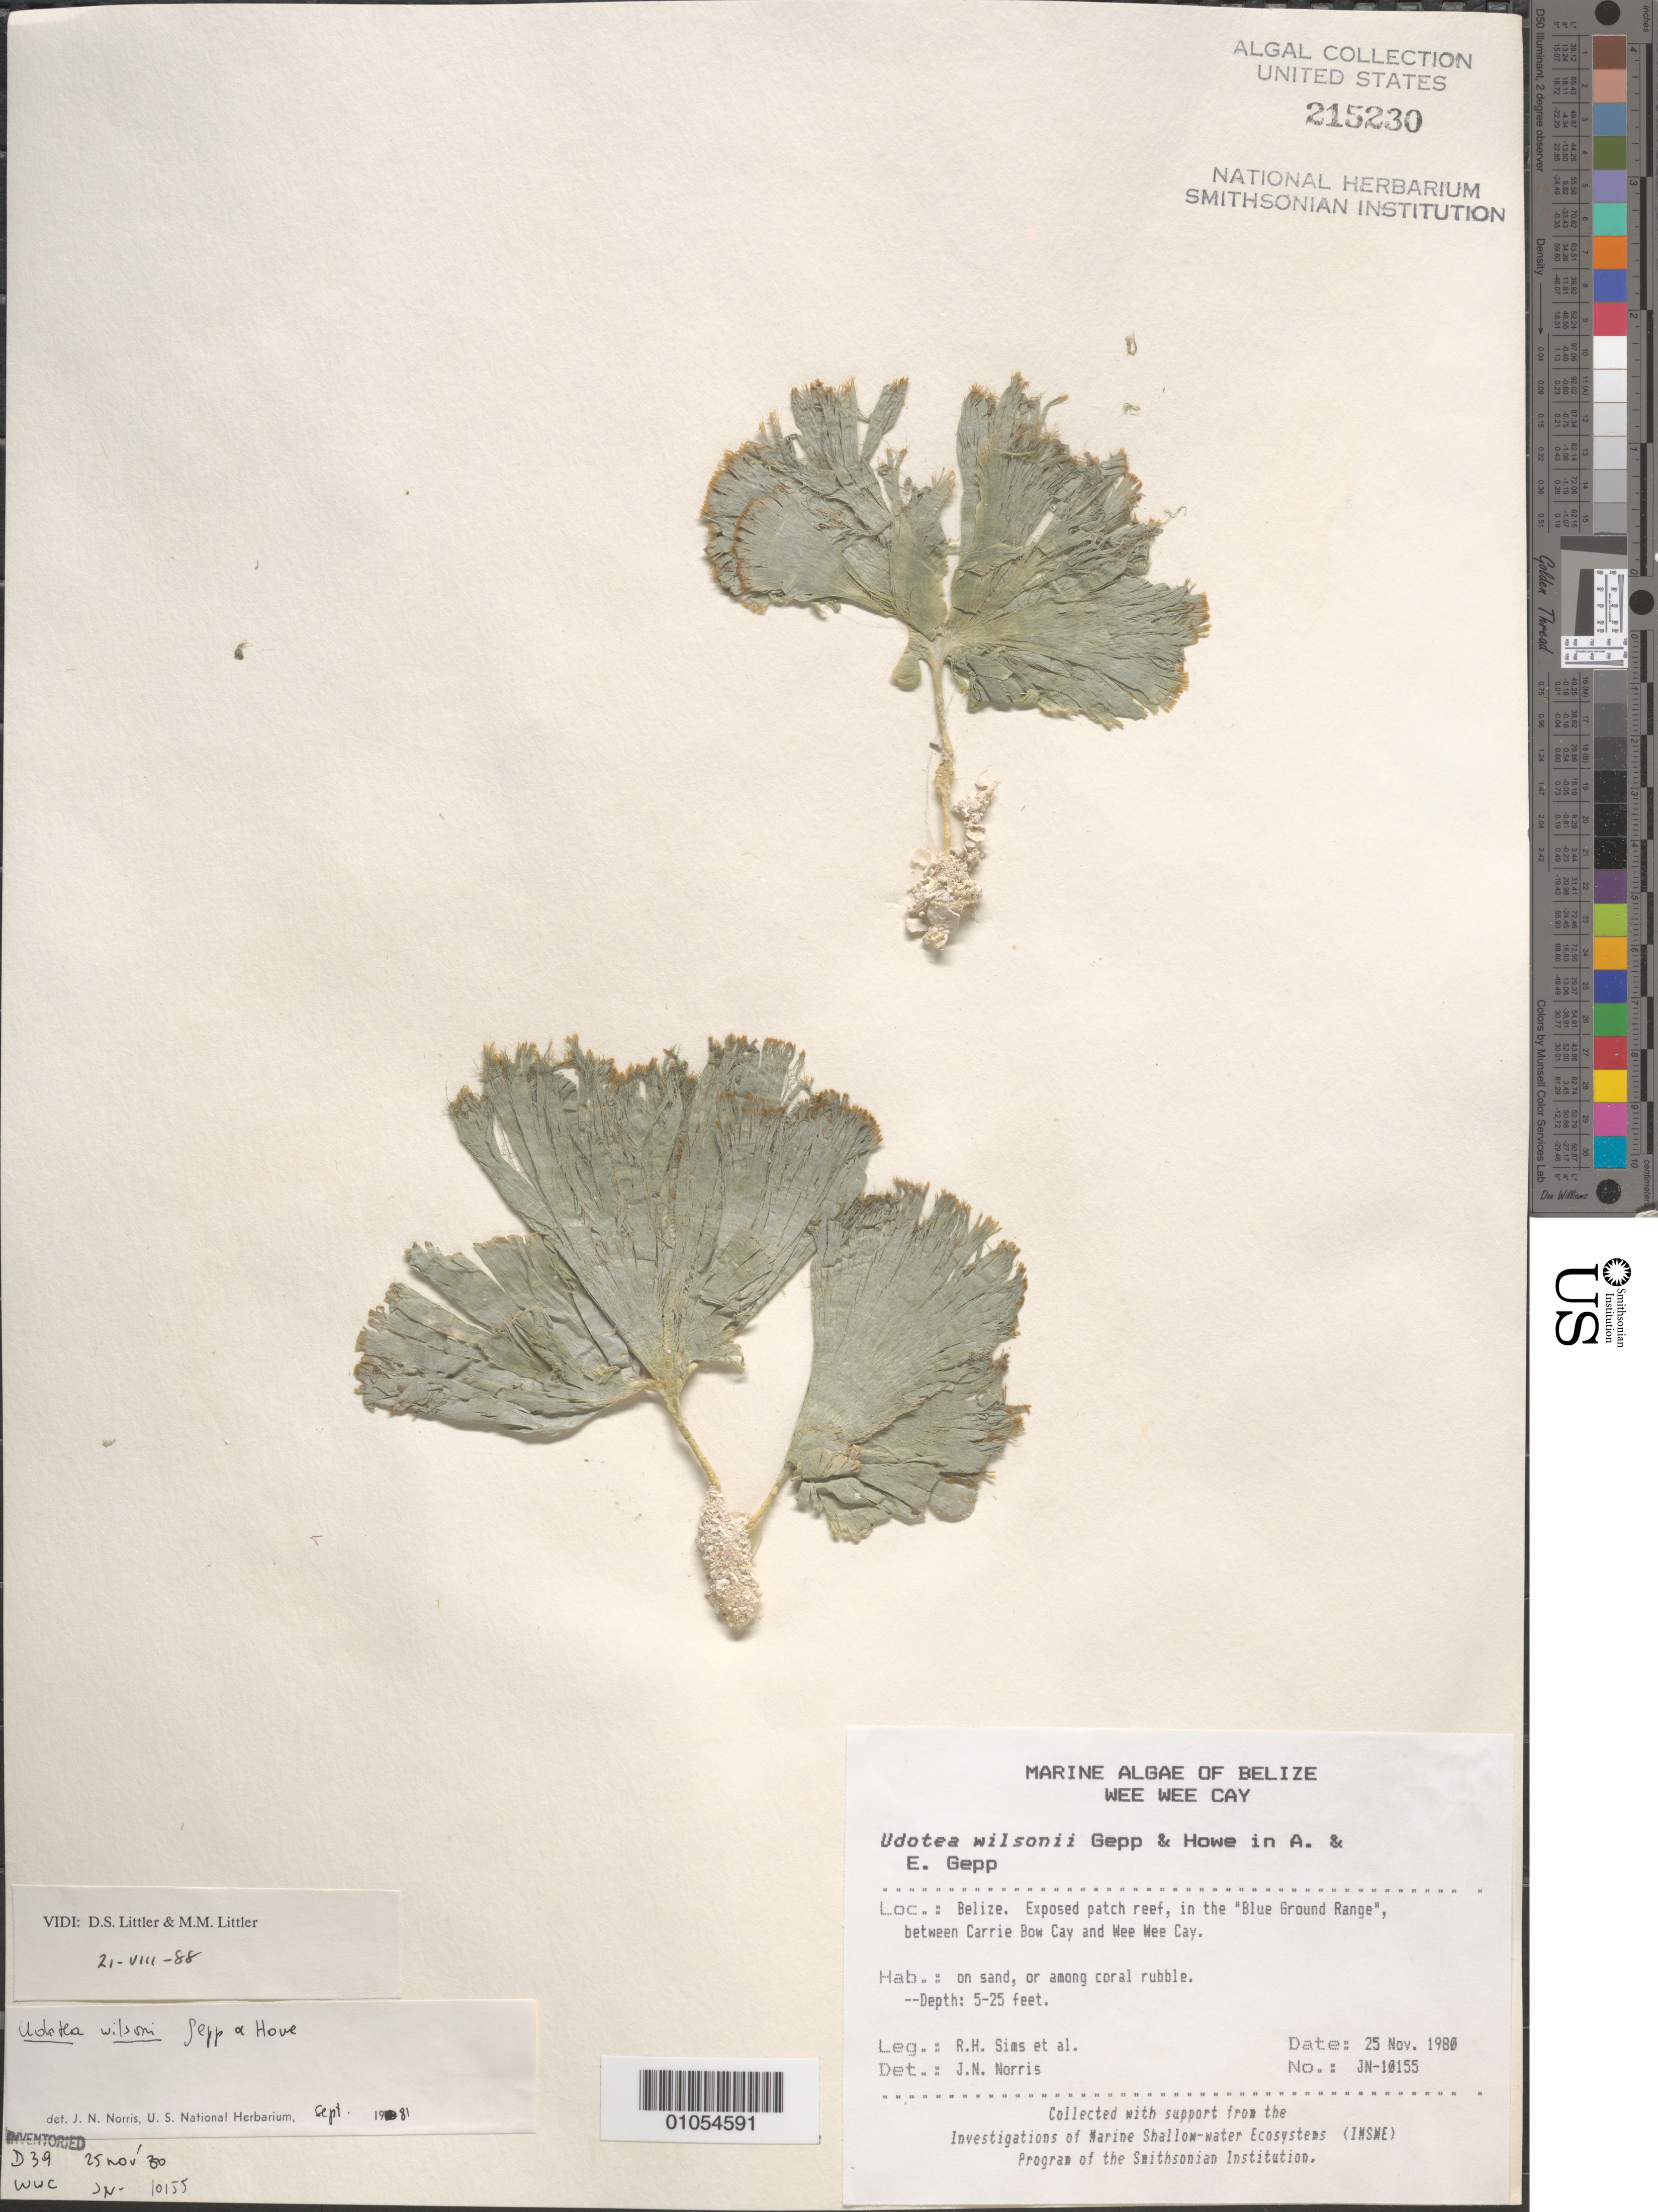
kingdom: Plantae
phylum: Chlorophyta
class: Ulvophyceae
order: Bryopsidales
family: Udoteaceae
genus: Udotea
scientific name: Udotea wilsonii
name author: A. Gepp et al. in A. Gepp & E. Gepp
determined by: Norris, James N.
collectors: R. H. Sims & et al.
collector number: JN-10155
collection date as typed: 25 Nov 1980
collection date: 1980-11-25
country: Belize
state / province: Stann Creek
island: Wee Wee Cay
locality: Blue Ground Range, between Carrie Bow Cay and Wee Wee Cay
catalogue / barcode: US 215230